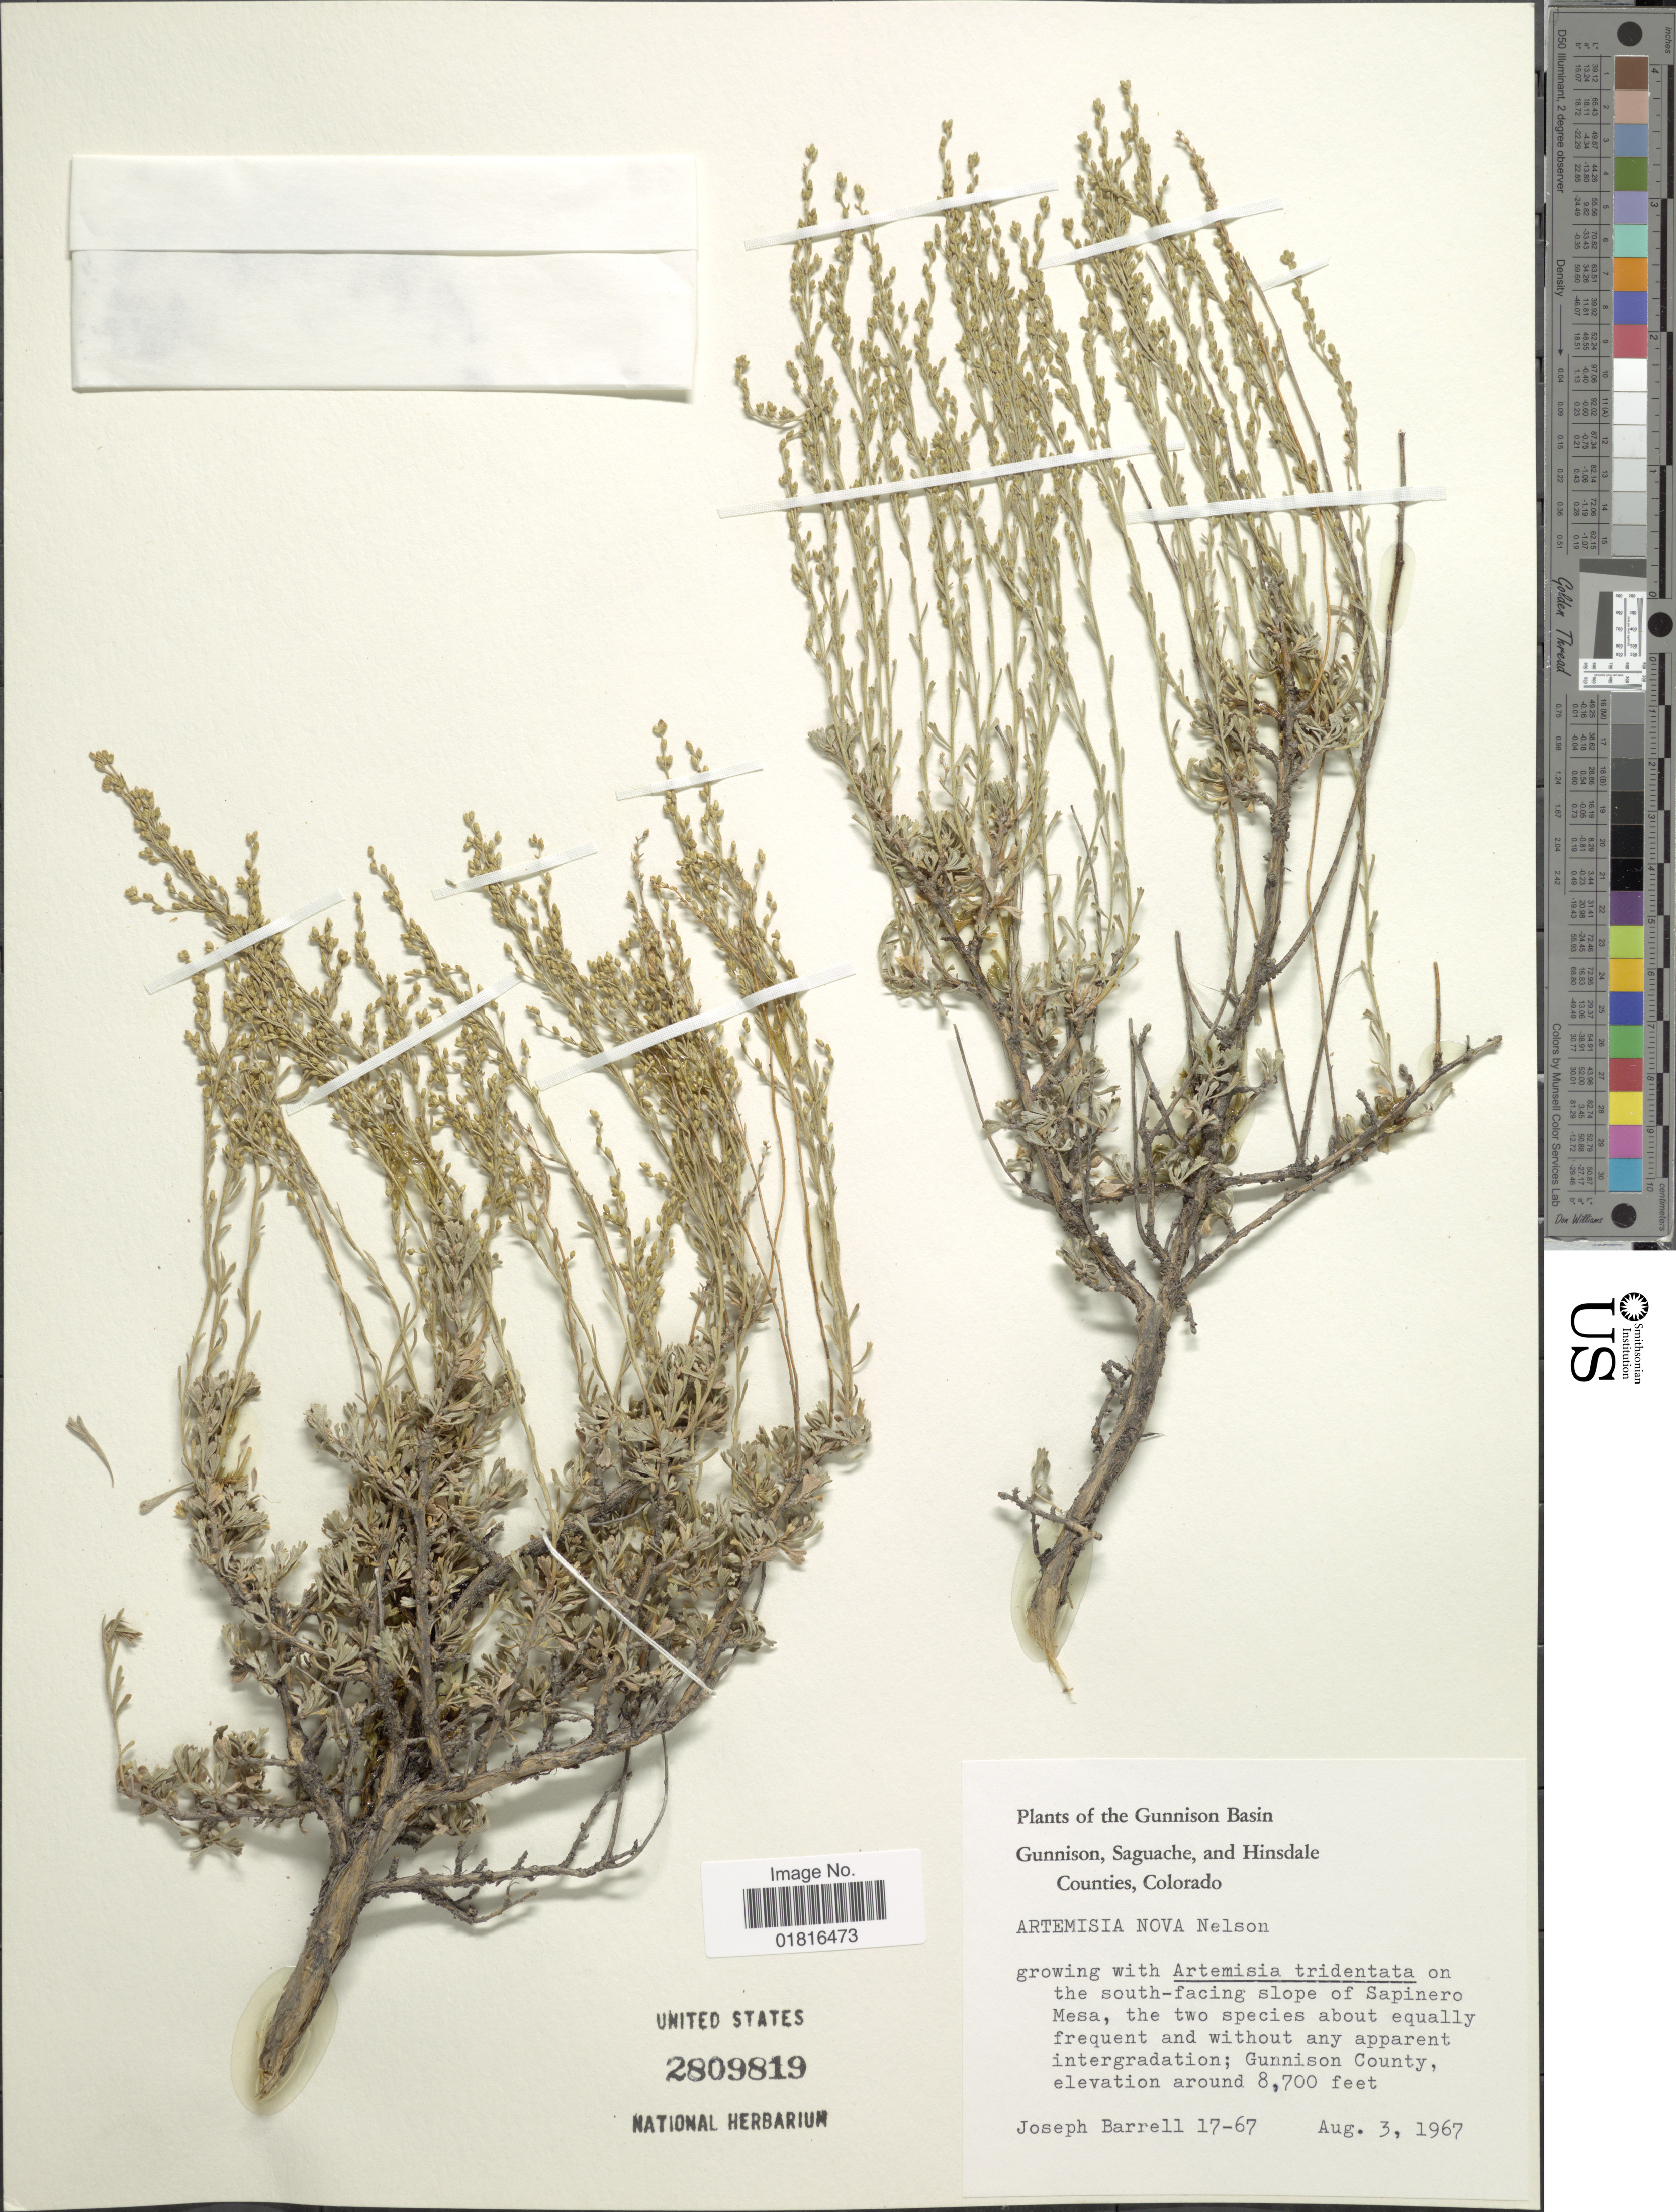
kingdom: Plantae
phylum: Tracheophyta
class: Magnoliopsida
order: Asterales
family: Asteraceae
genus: Artemisia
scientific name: Artemisia nova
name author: A. Nelson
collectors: J. Barrell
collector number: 17-67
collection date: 1967-08-03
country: United States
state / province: Colorado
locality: The Gunnison Basin Gunnison, Saguache, and Hinsdale Counties, on the south-facing slope of Sapinero Mesa, the two species about equally frequent and without any apparent intergradation; Gunnison County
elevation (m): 2652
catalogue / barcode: US 2809819